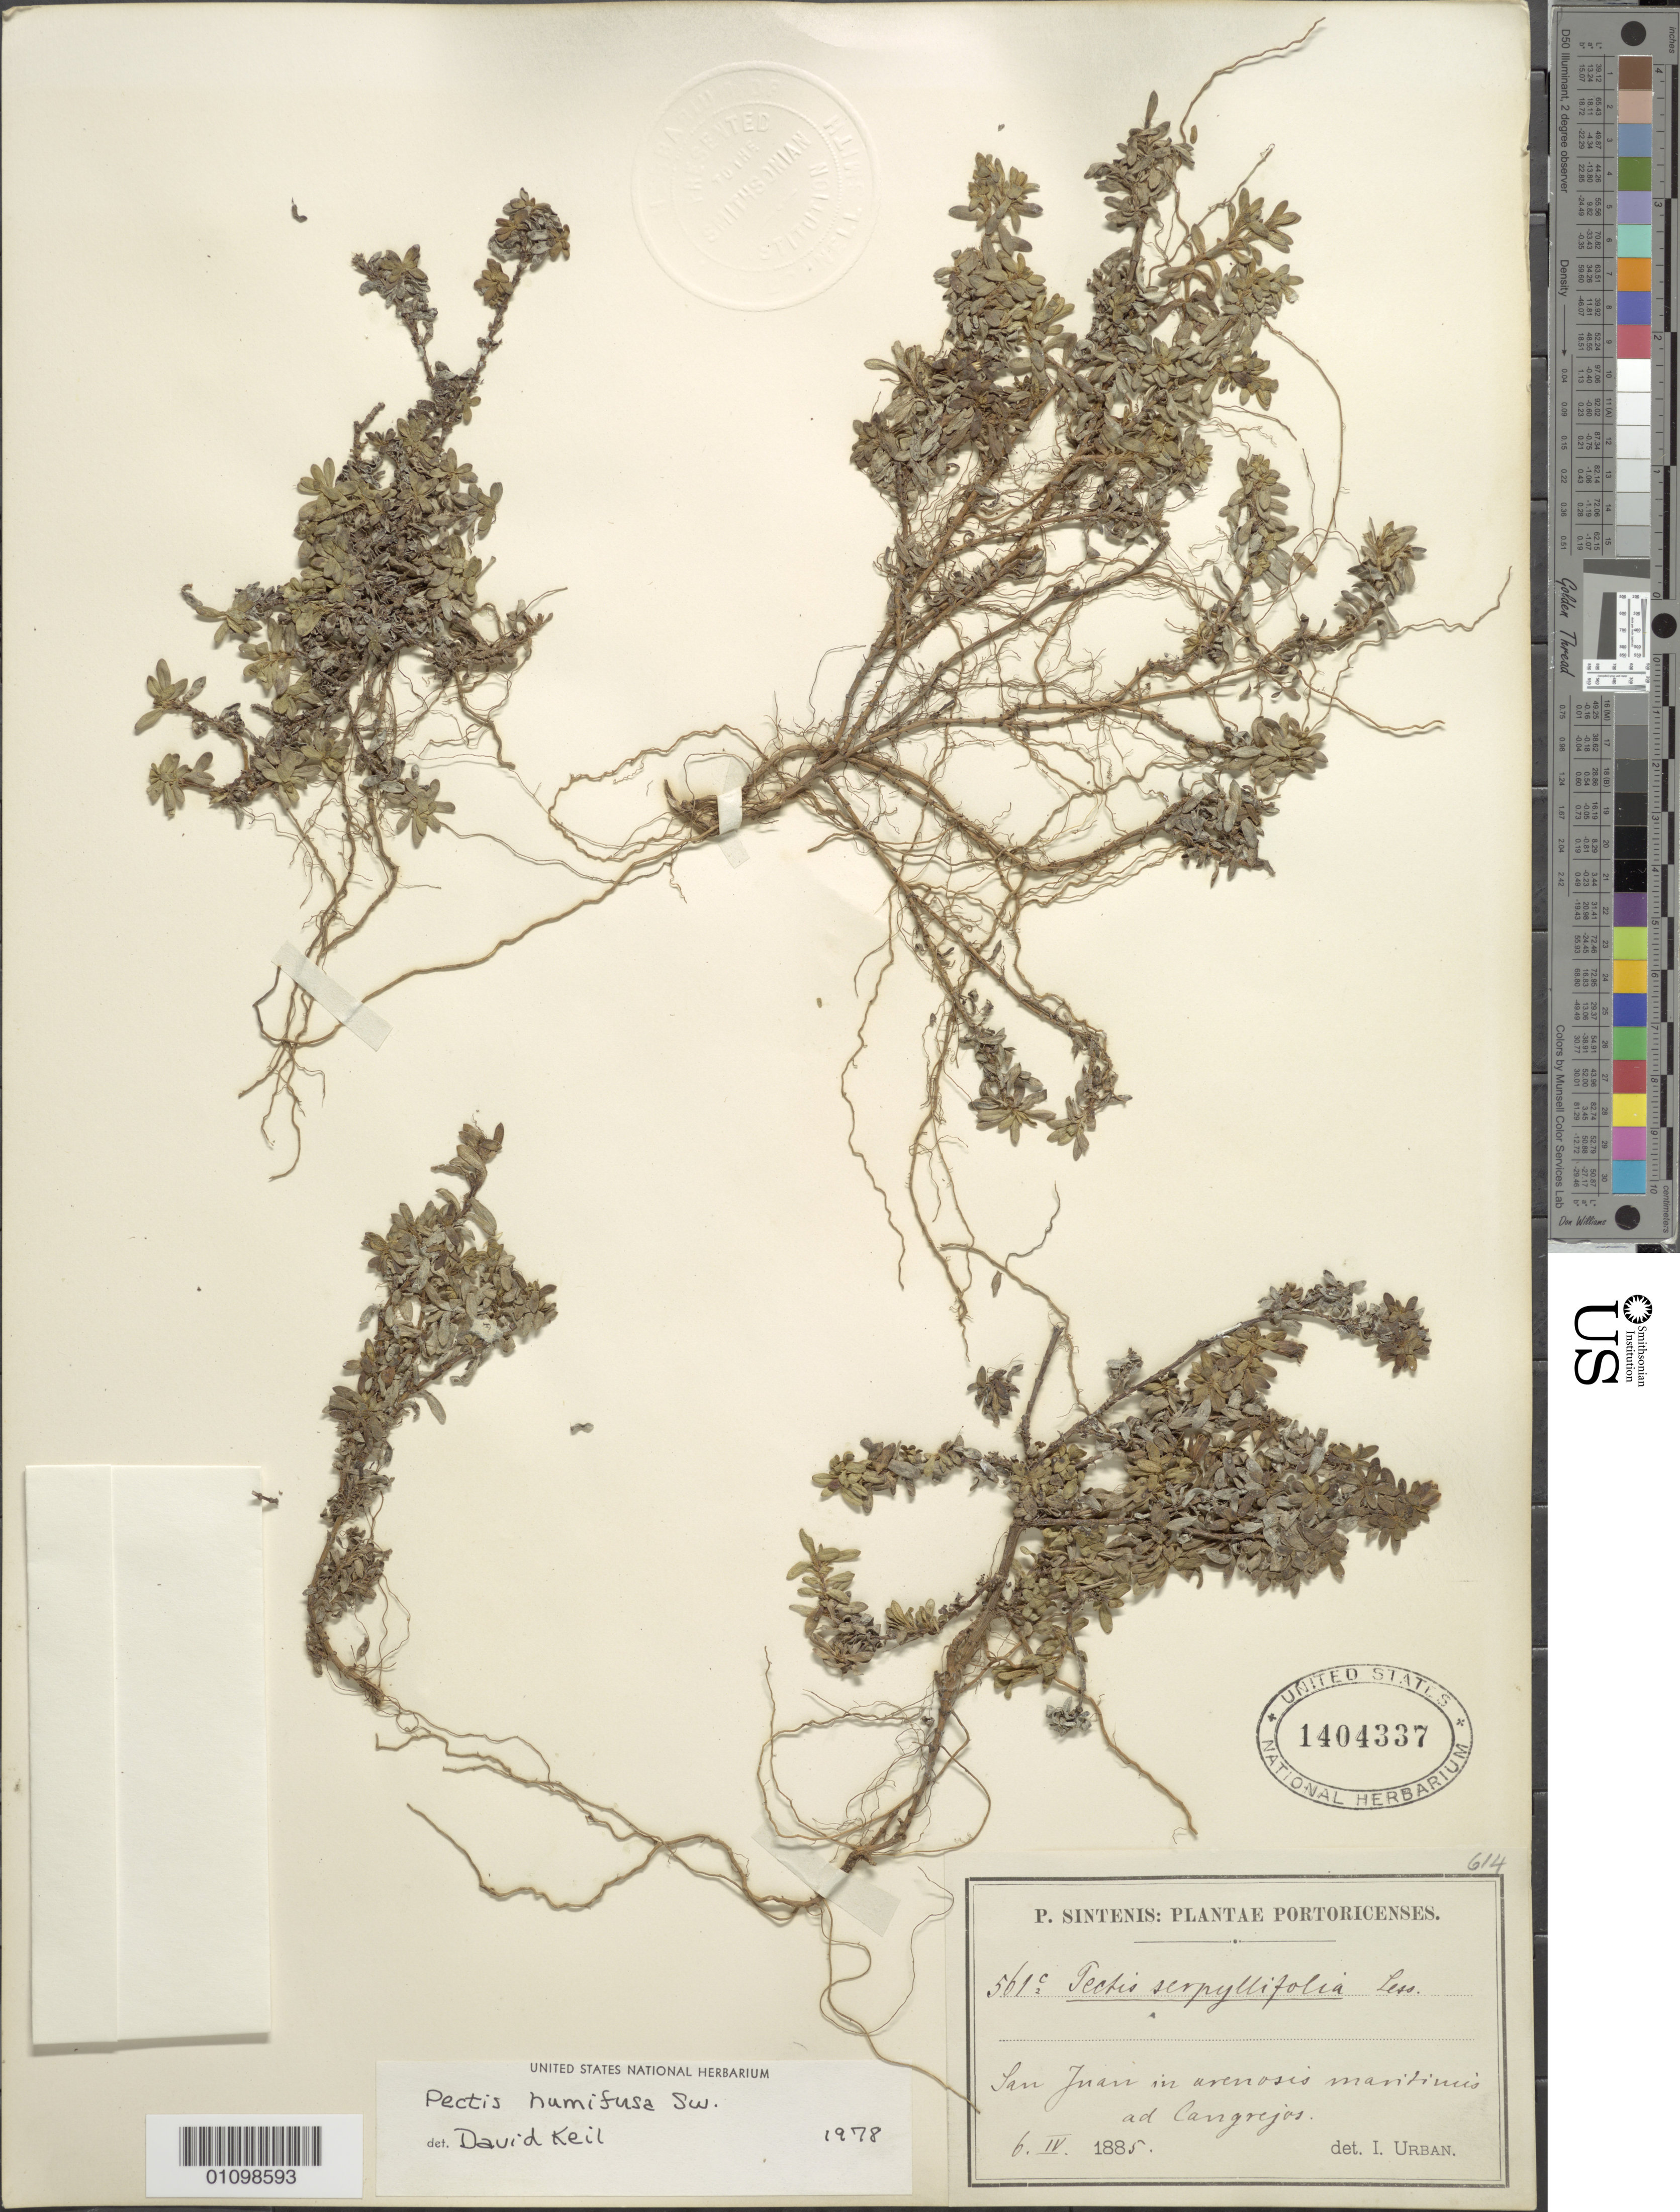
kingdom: Plantae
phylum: Tracheophyta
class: Magnoliopsida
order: Asterales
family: Asteraceae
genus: Pectis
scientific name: Pectis humifusa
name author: Sw.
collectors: P. Sintenis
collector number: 561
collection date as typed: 06 Apr 1885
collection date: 1885-04-06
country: Puerto Rico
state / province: San Juan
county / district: Juana Diaz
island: Puerto Rico I.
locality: San Juan in arenosis maritimis ad Cangrejos.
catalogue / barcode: US 1404337